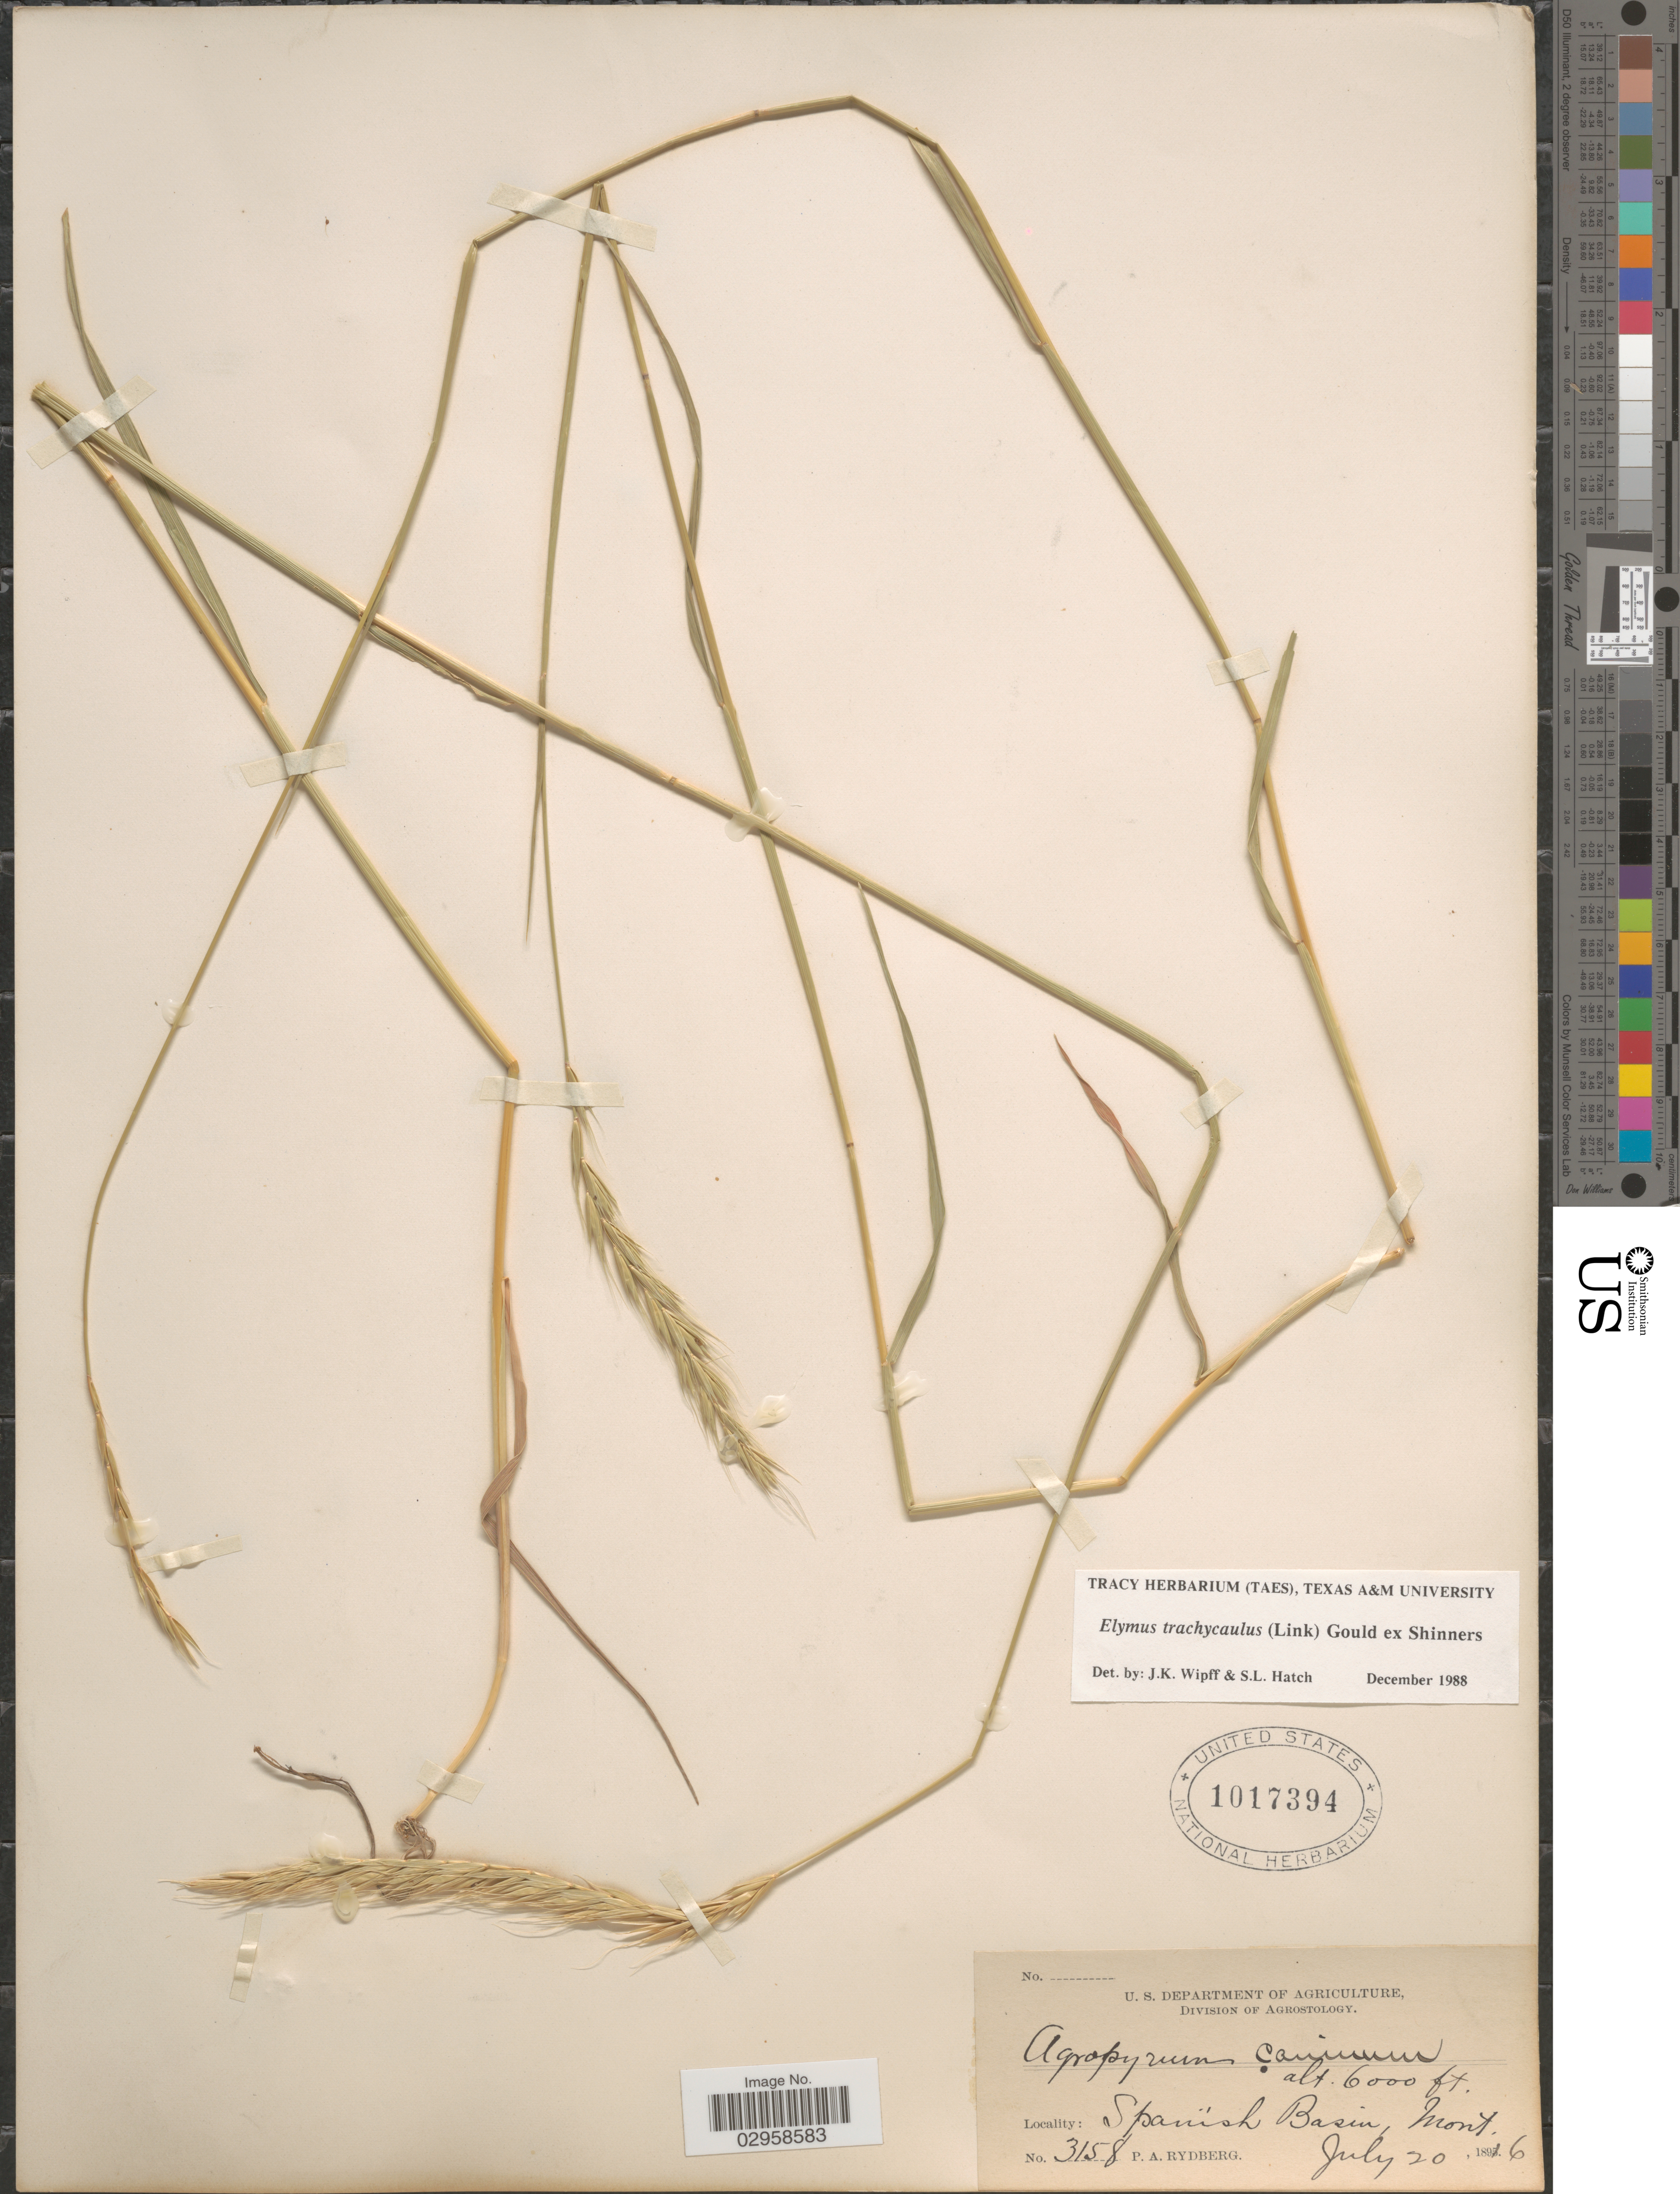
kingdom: Plantae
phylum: Tracheophyta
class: Liliopsida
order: Poales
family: Poaceae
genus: Elymus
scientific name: Elymus trachycaulus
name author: (Link) Gould ex Shinners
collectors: P. A. Rydberg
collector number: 3158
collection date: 1896-07-20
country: United States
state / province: Montana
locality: Spanish Basin.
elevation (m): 1829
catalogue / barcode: US 1017394